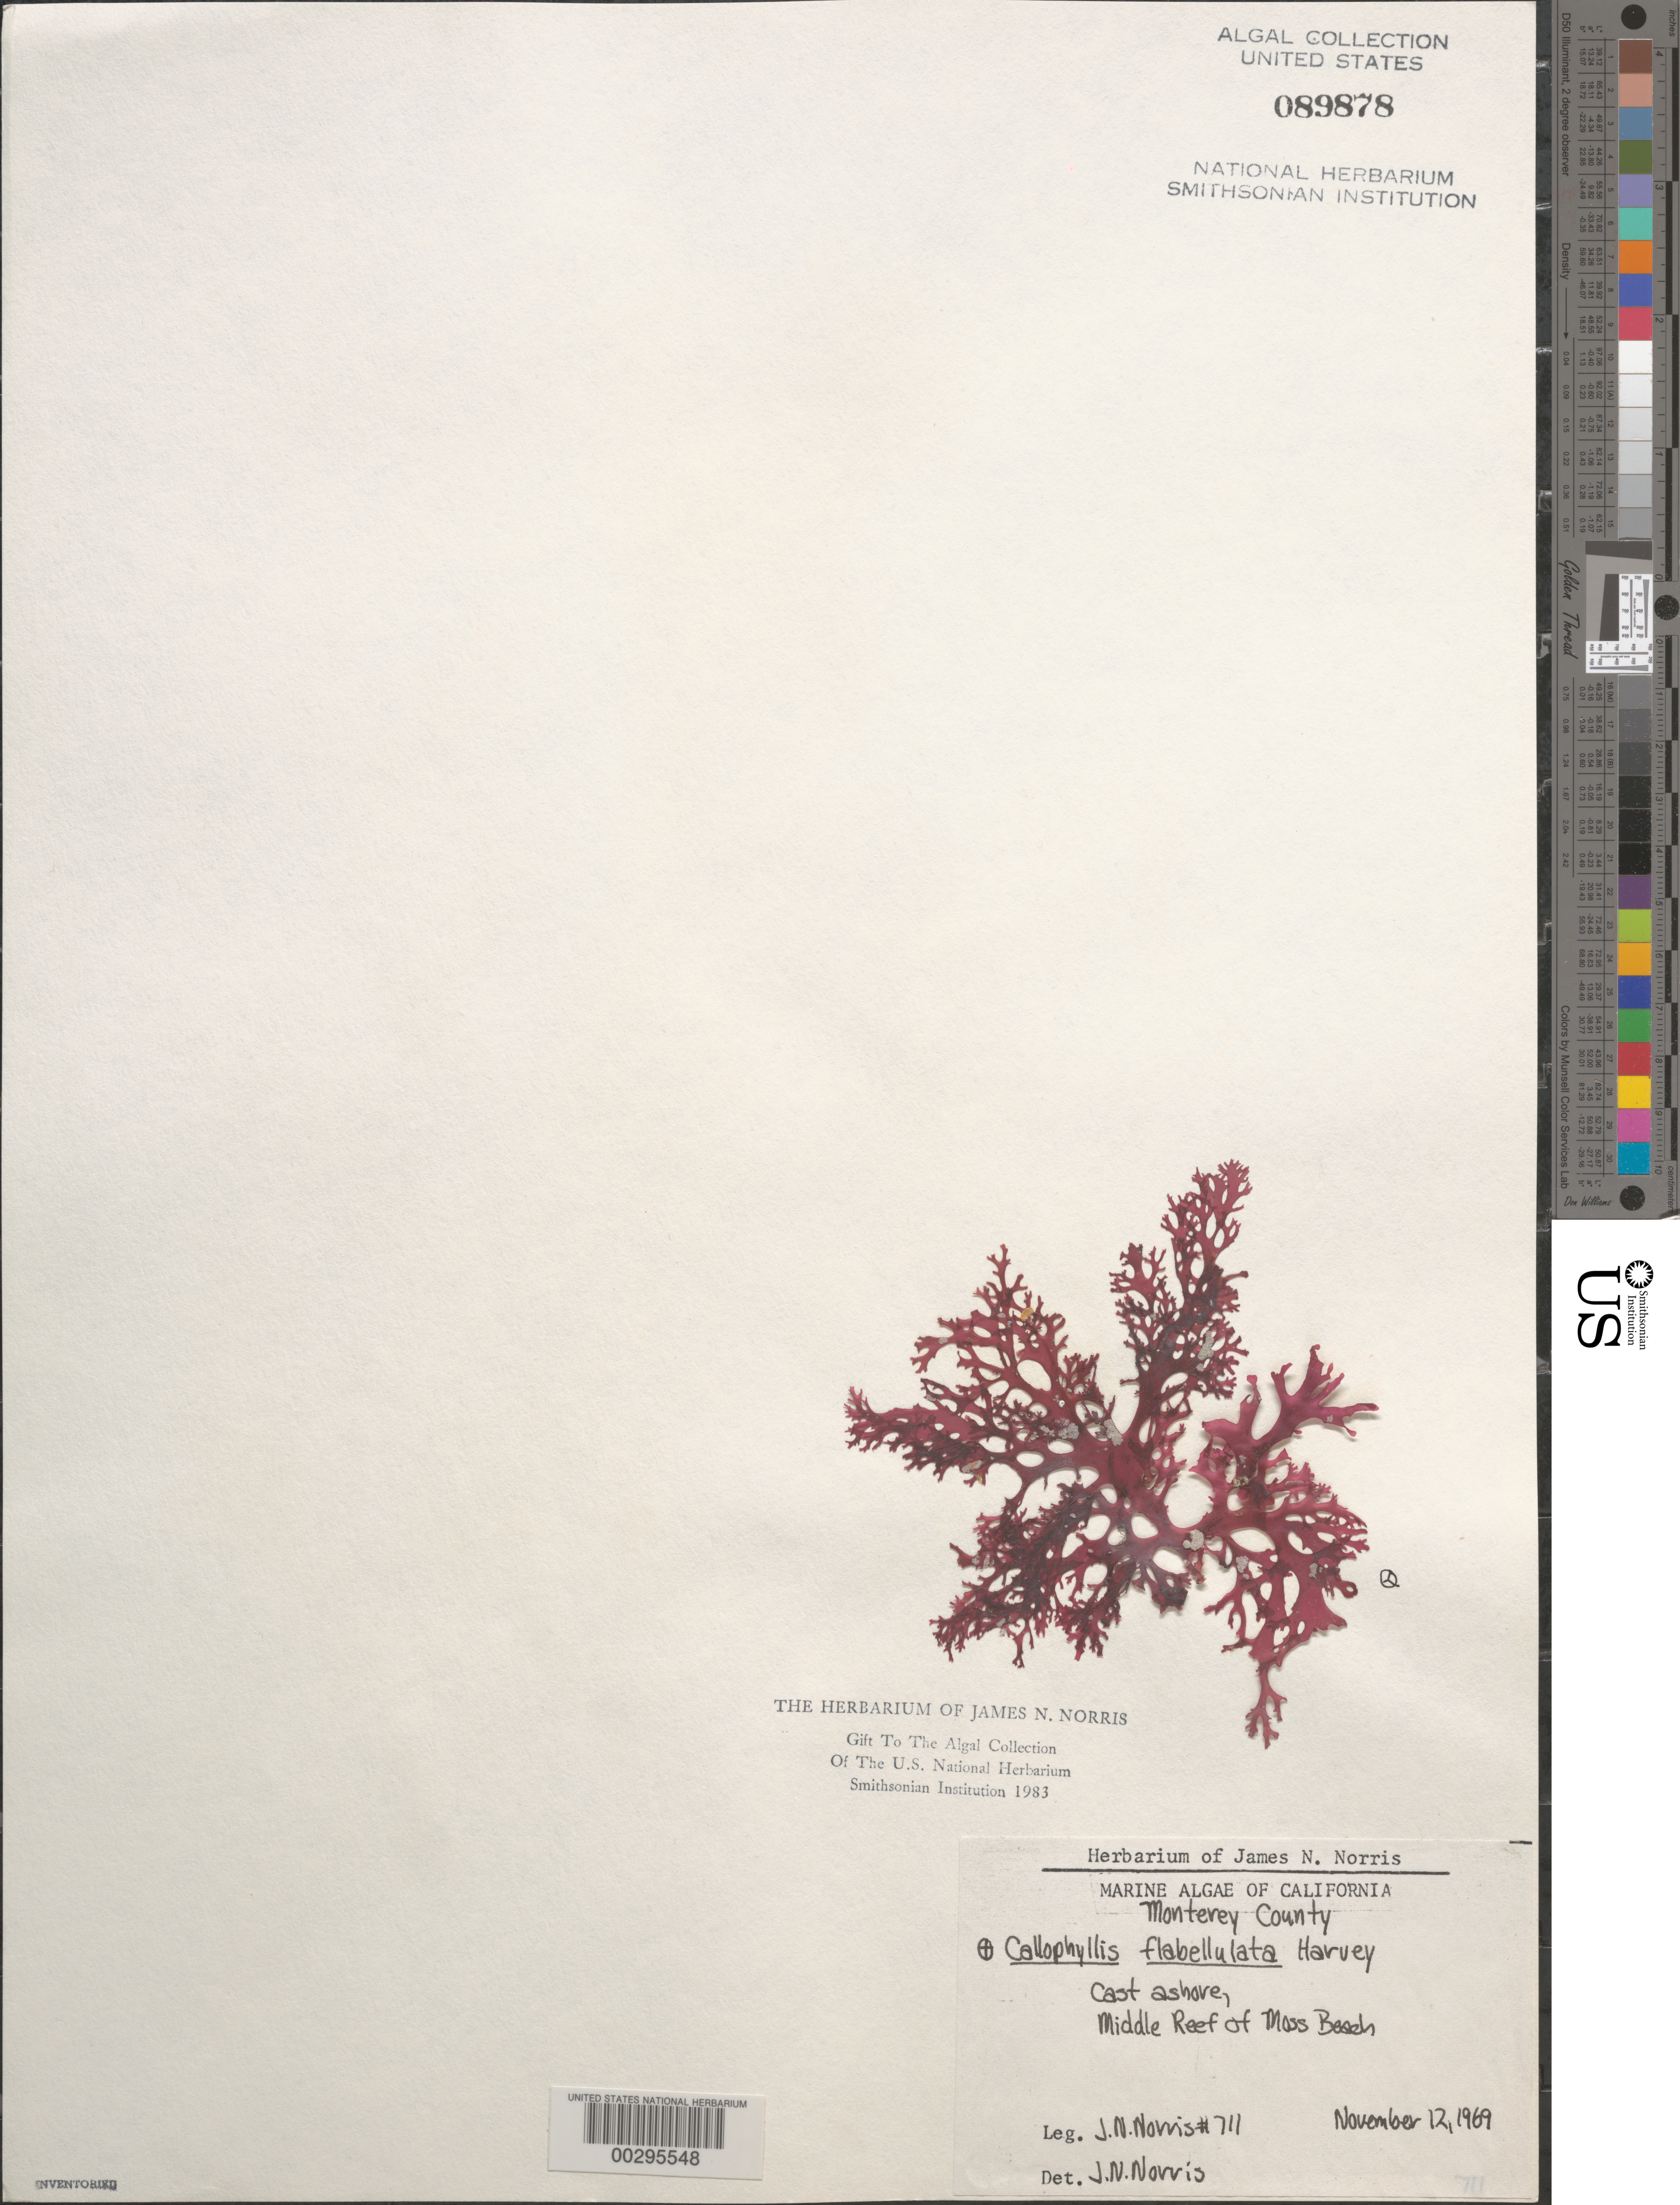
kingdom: Plantae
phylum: Rhodophyta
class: Florideophyceae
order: Gigartinales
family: Kallymeniaceae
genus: Callophyllis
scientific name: Callophyllis flabellulata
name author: Harv.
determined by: Norris, James N.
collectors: J. N. Norris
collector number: JN-711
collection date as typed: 12 Nov 1969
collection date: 1969-11-12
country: United States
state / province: California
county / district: Monterey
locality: Middle Reef of Moss Beach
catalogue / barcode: US 89878